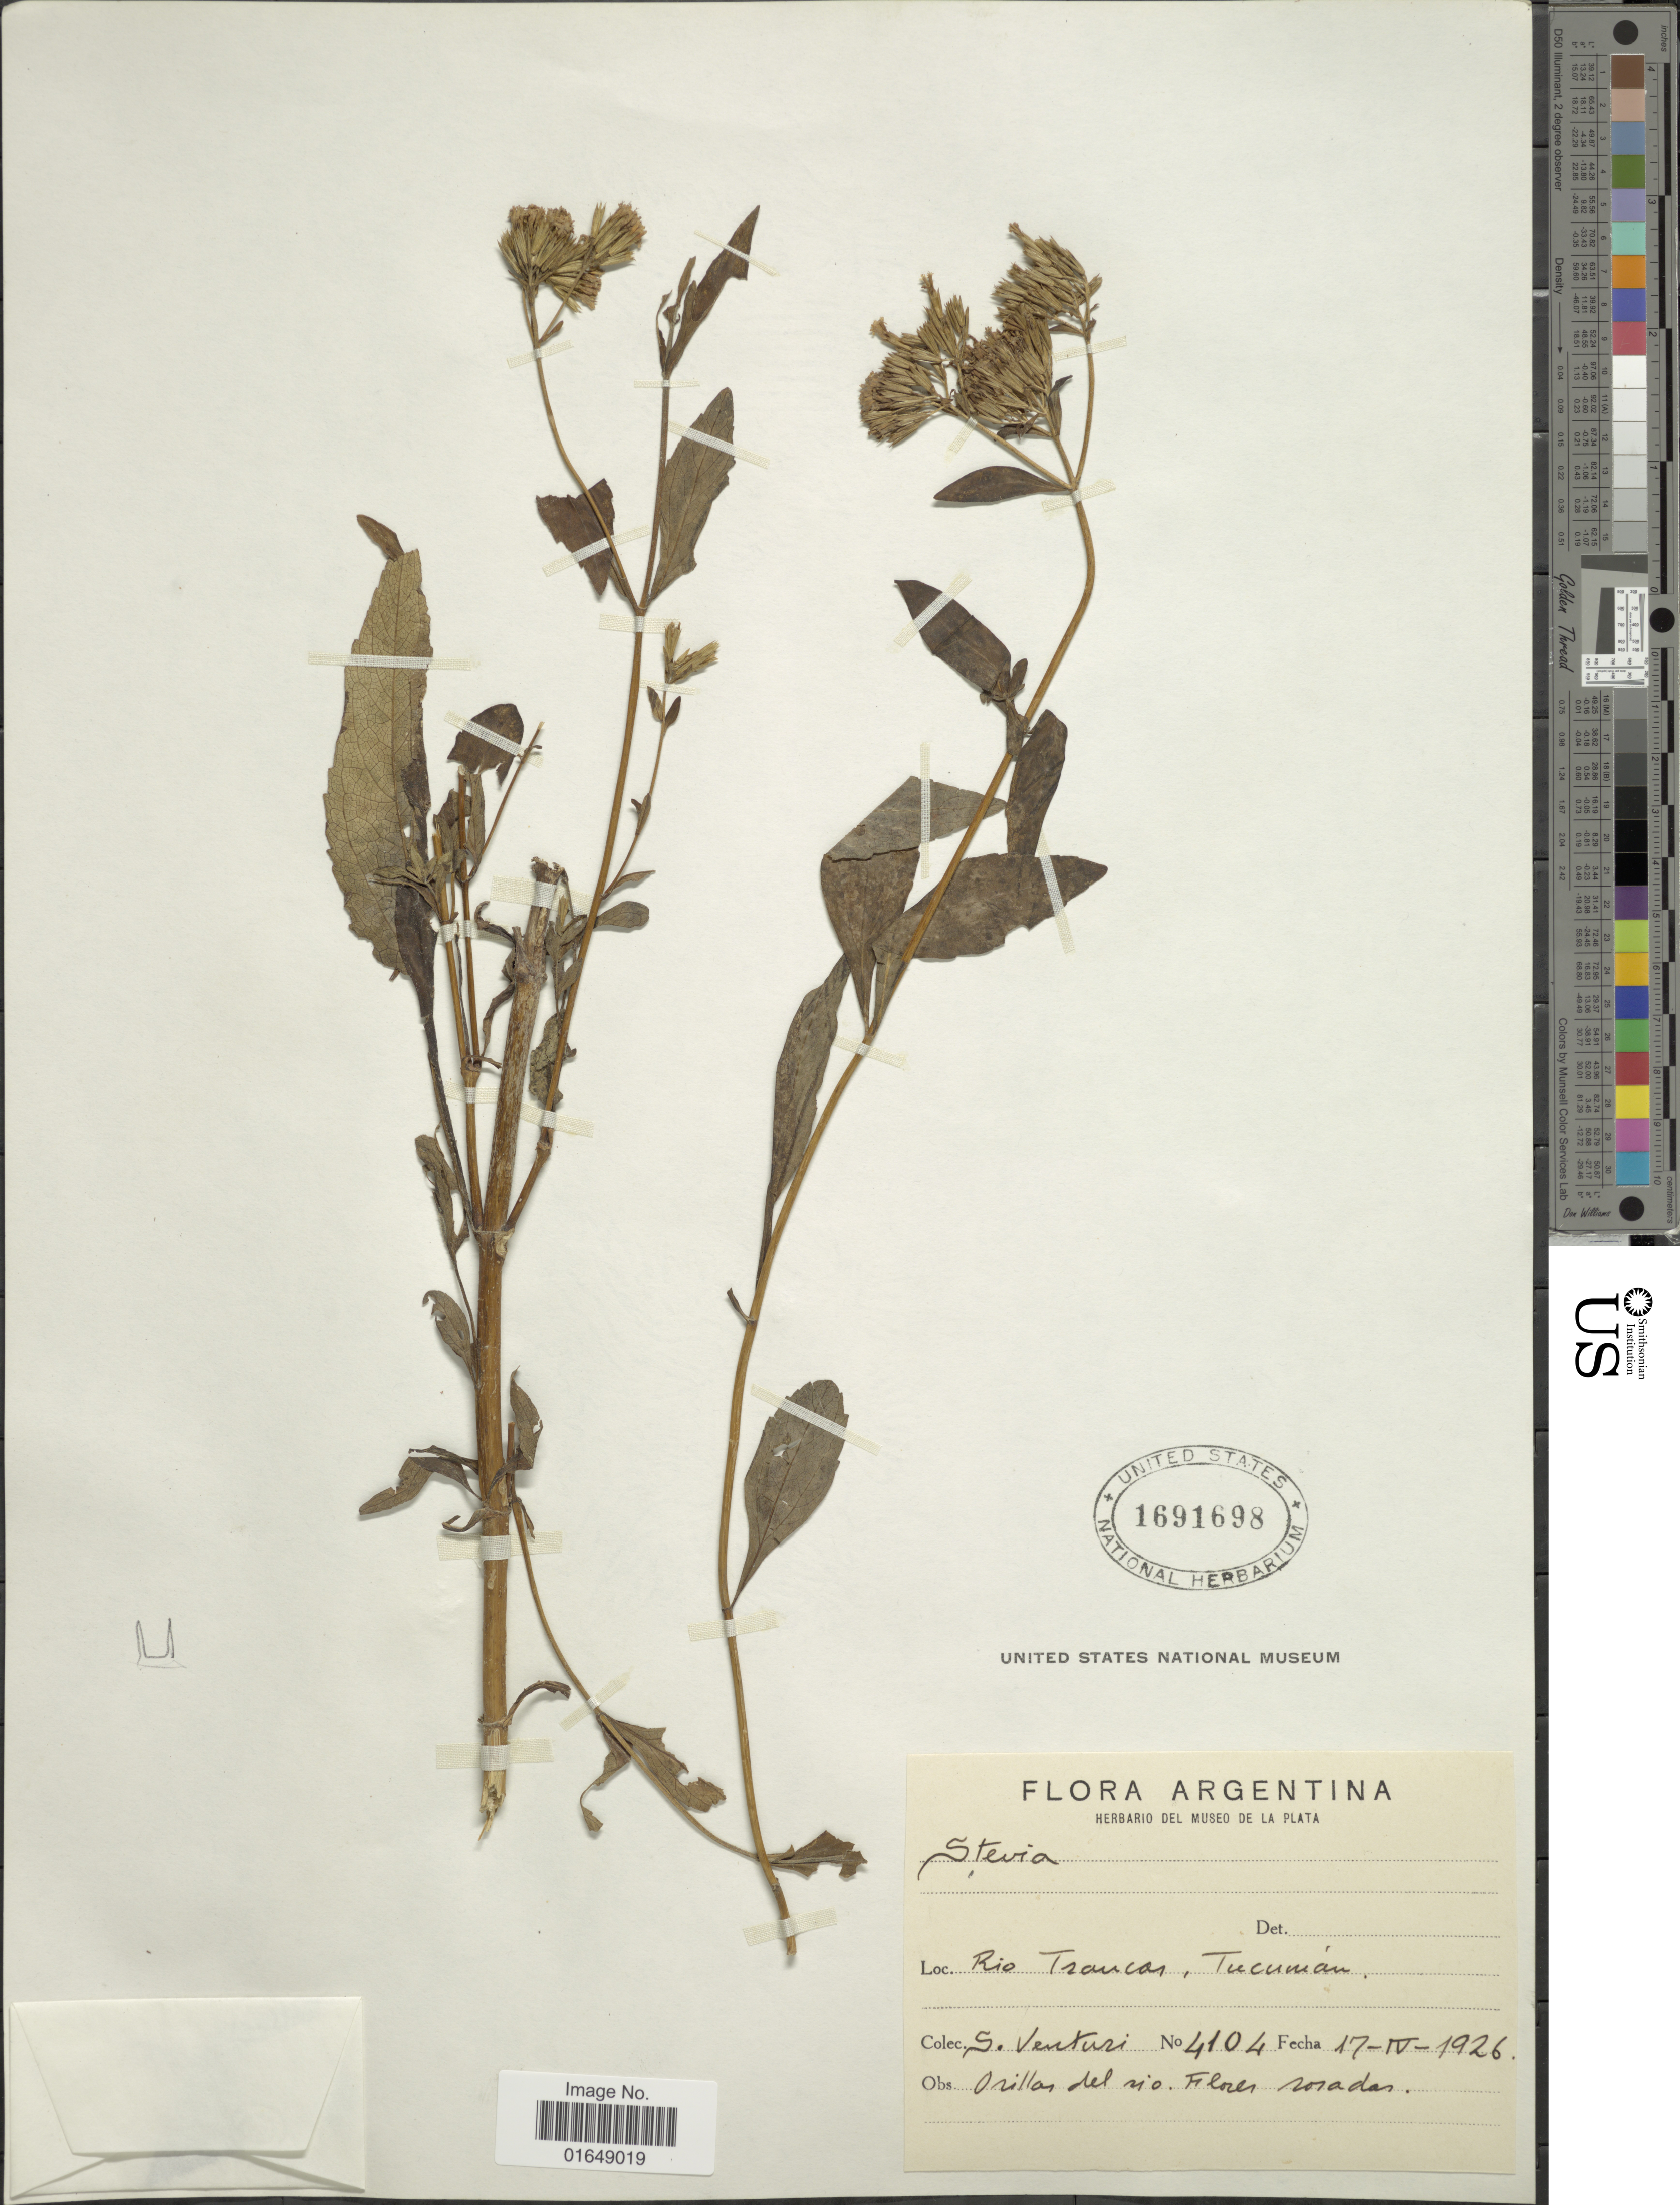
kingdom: Plantae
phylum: Tracheophyta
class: Magnoliopsida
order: Asterales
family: Asteraceae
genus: Stevia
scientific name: Stevia sp.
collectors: S. Venturi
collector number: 4104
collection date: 1926-04-17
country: Argentina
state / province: Tucuman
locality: Rio Trancas.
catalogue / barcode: US 1691698